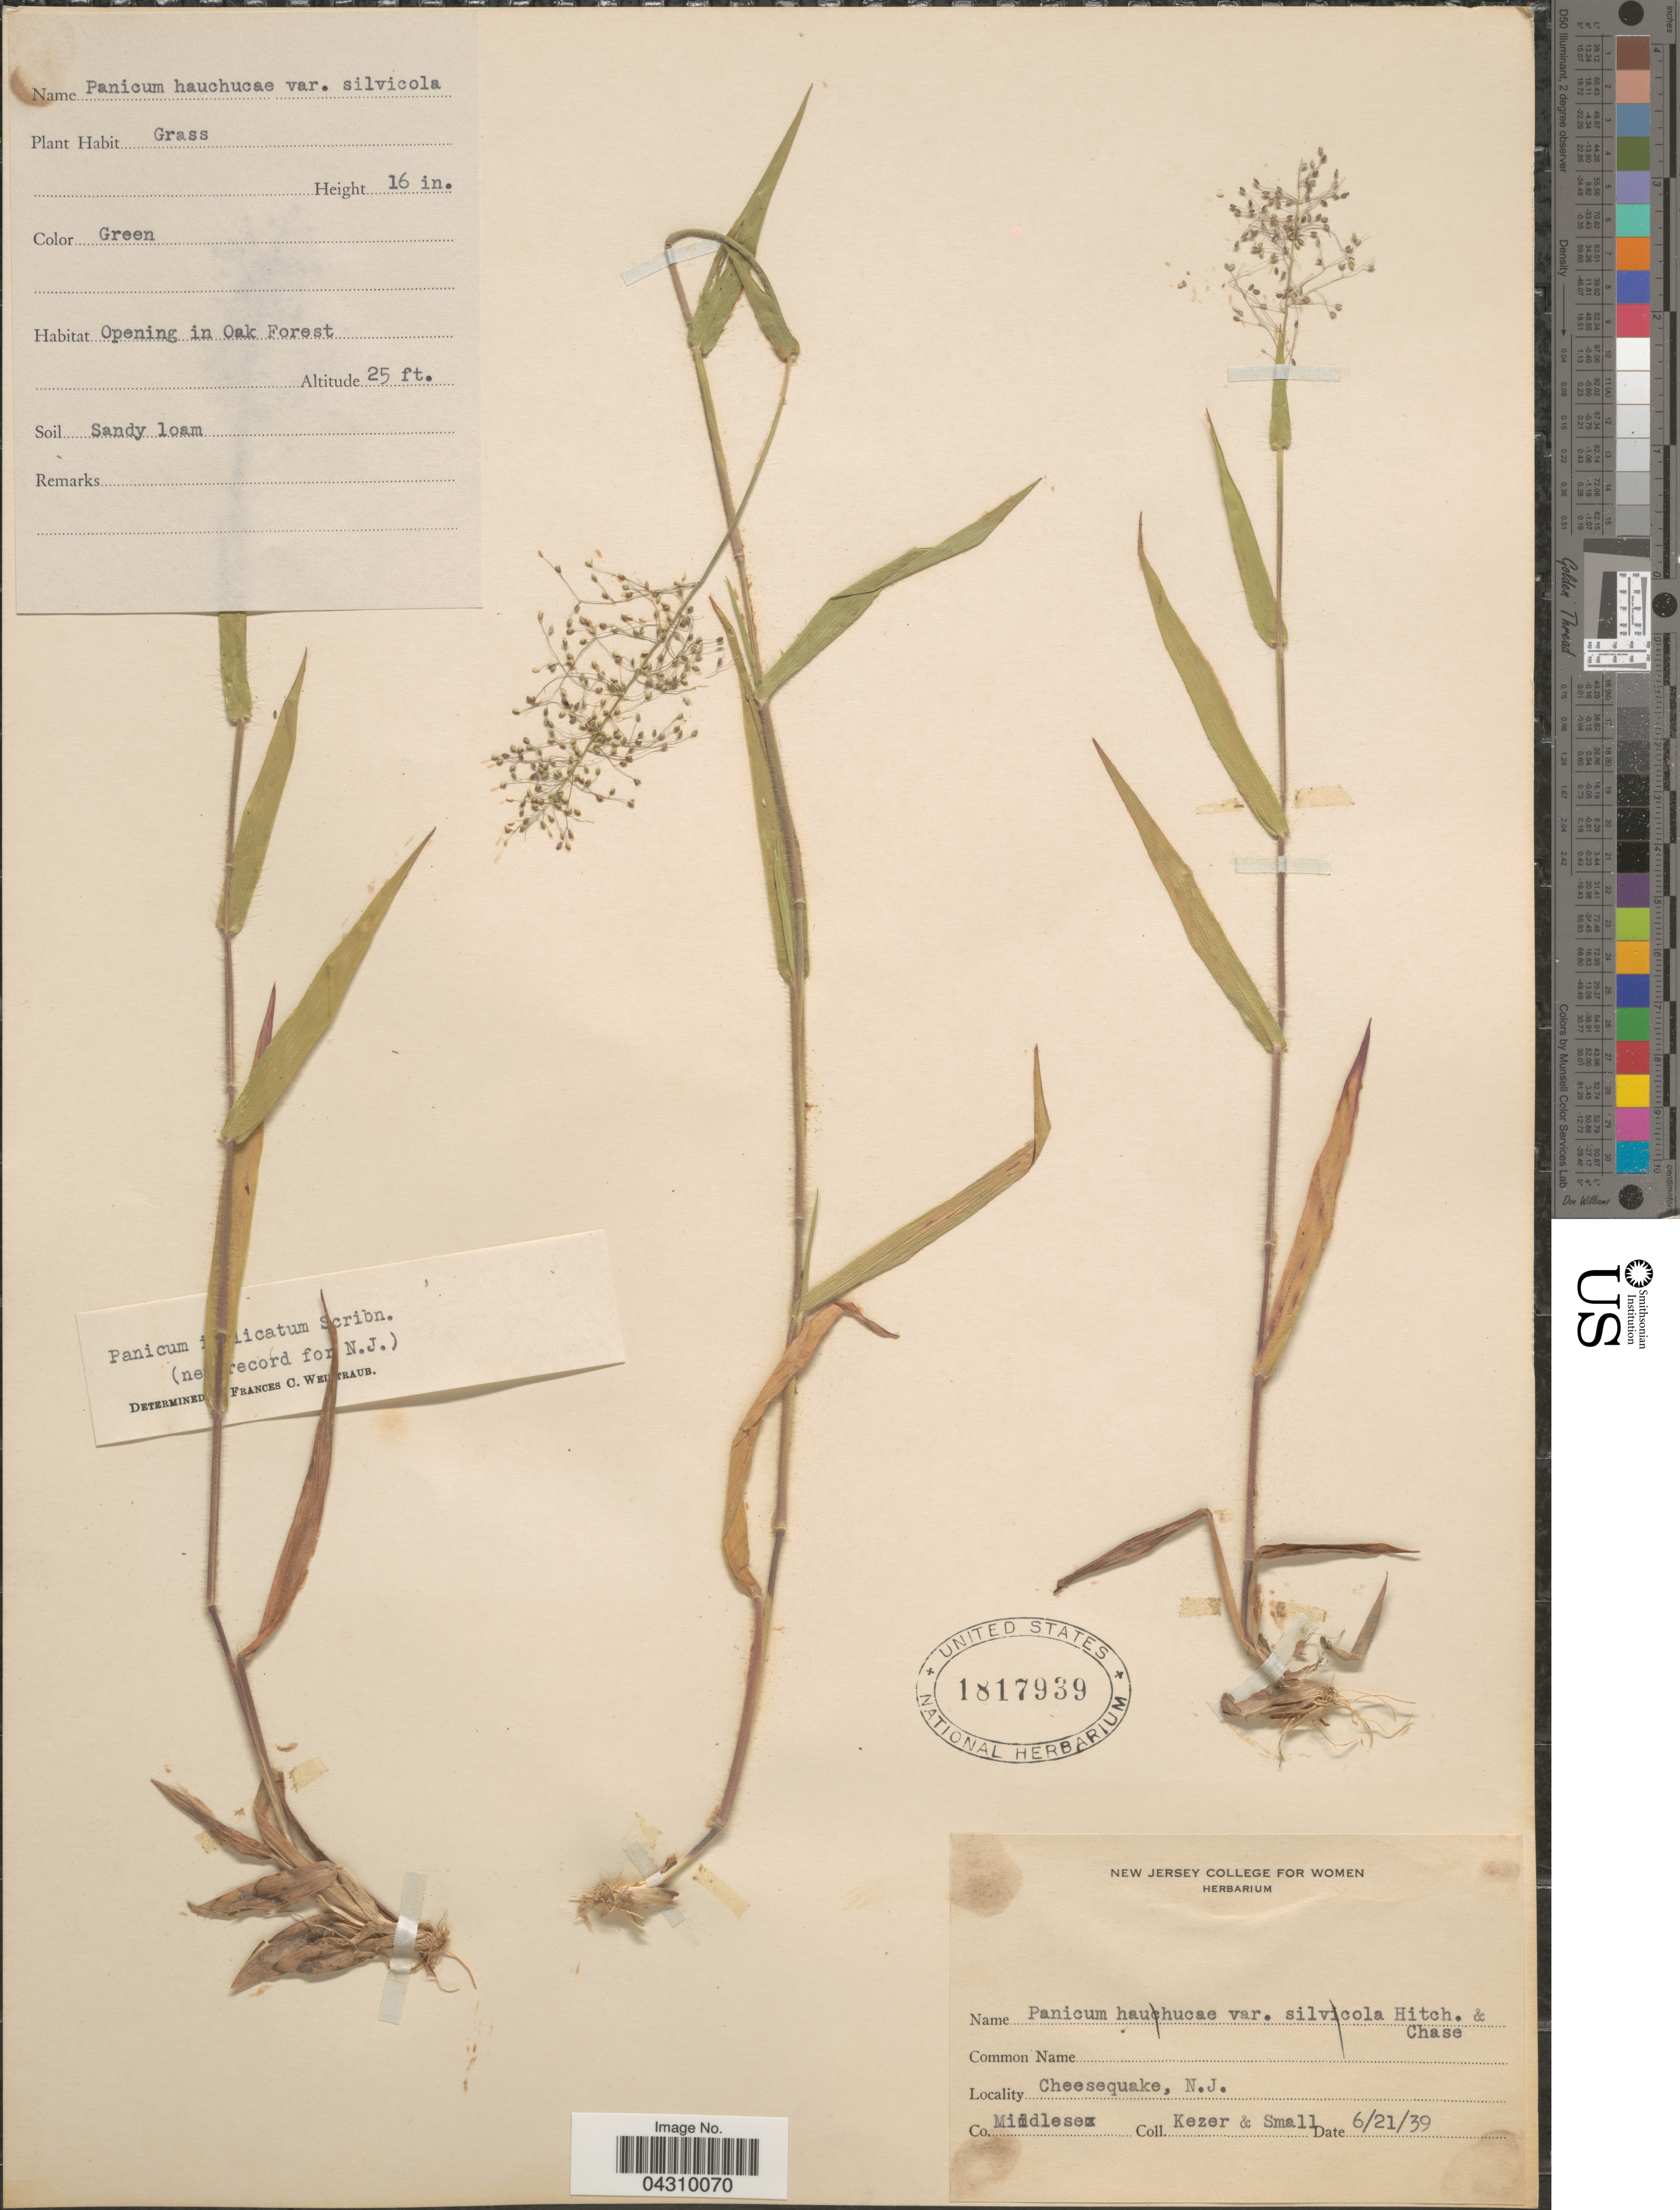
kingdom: Plantae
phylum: Tracheophyta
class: Liliopsida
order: Poales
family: Poaceae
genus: Dichanthelium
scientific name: Dichanthelium acuminatum var. acuminatum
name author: (Sw.) Gould & C.A. Clark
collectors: Kezer & -- Small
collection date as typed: Transcribed d/m/y: 21/6/39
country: United States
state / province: New Jersey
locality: Cheesequake. Co. Middlesex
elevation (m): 8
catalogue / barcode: US 1817939